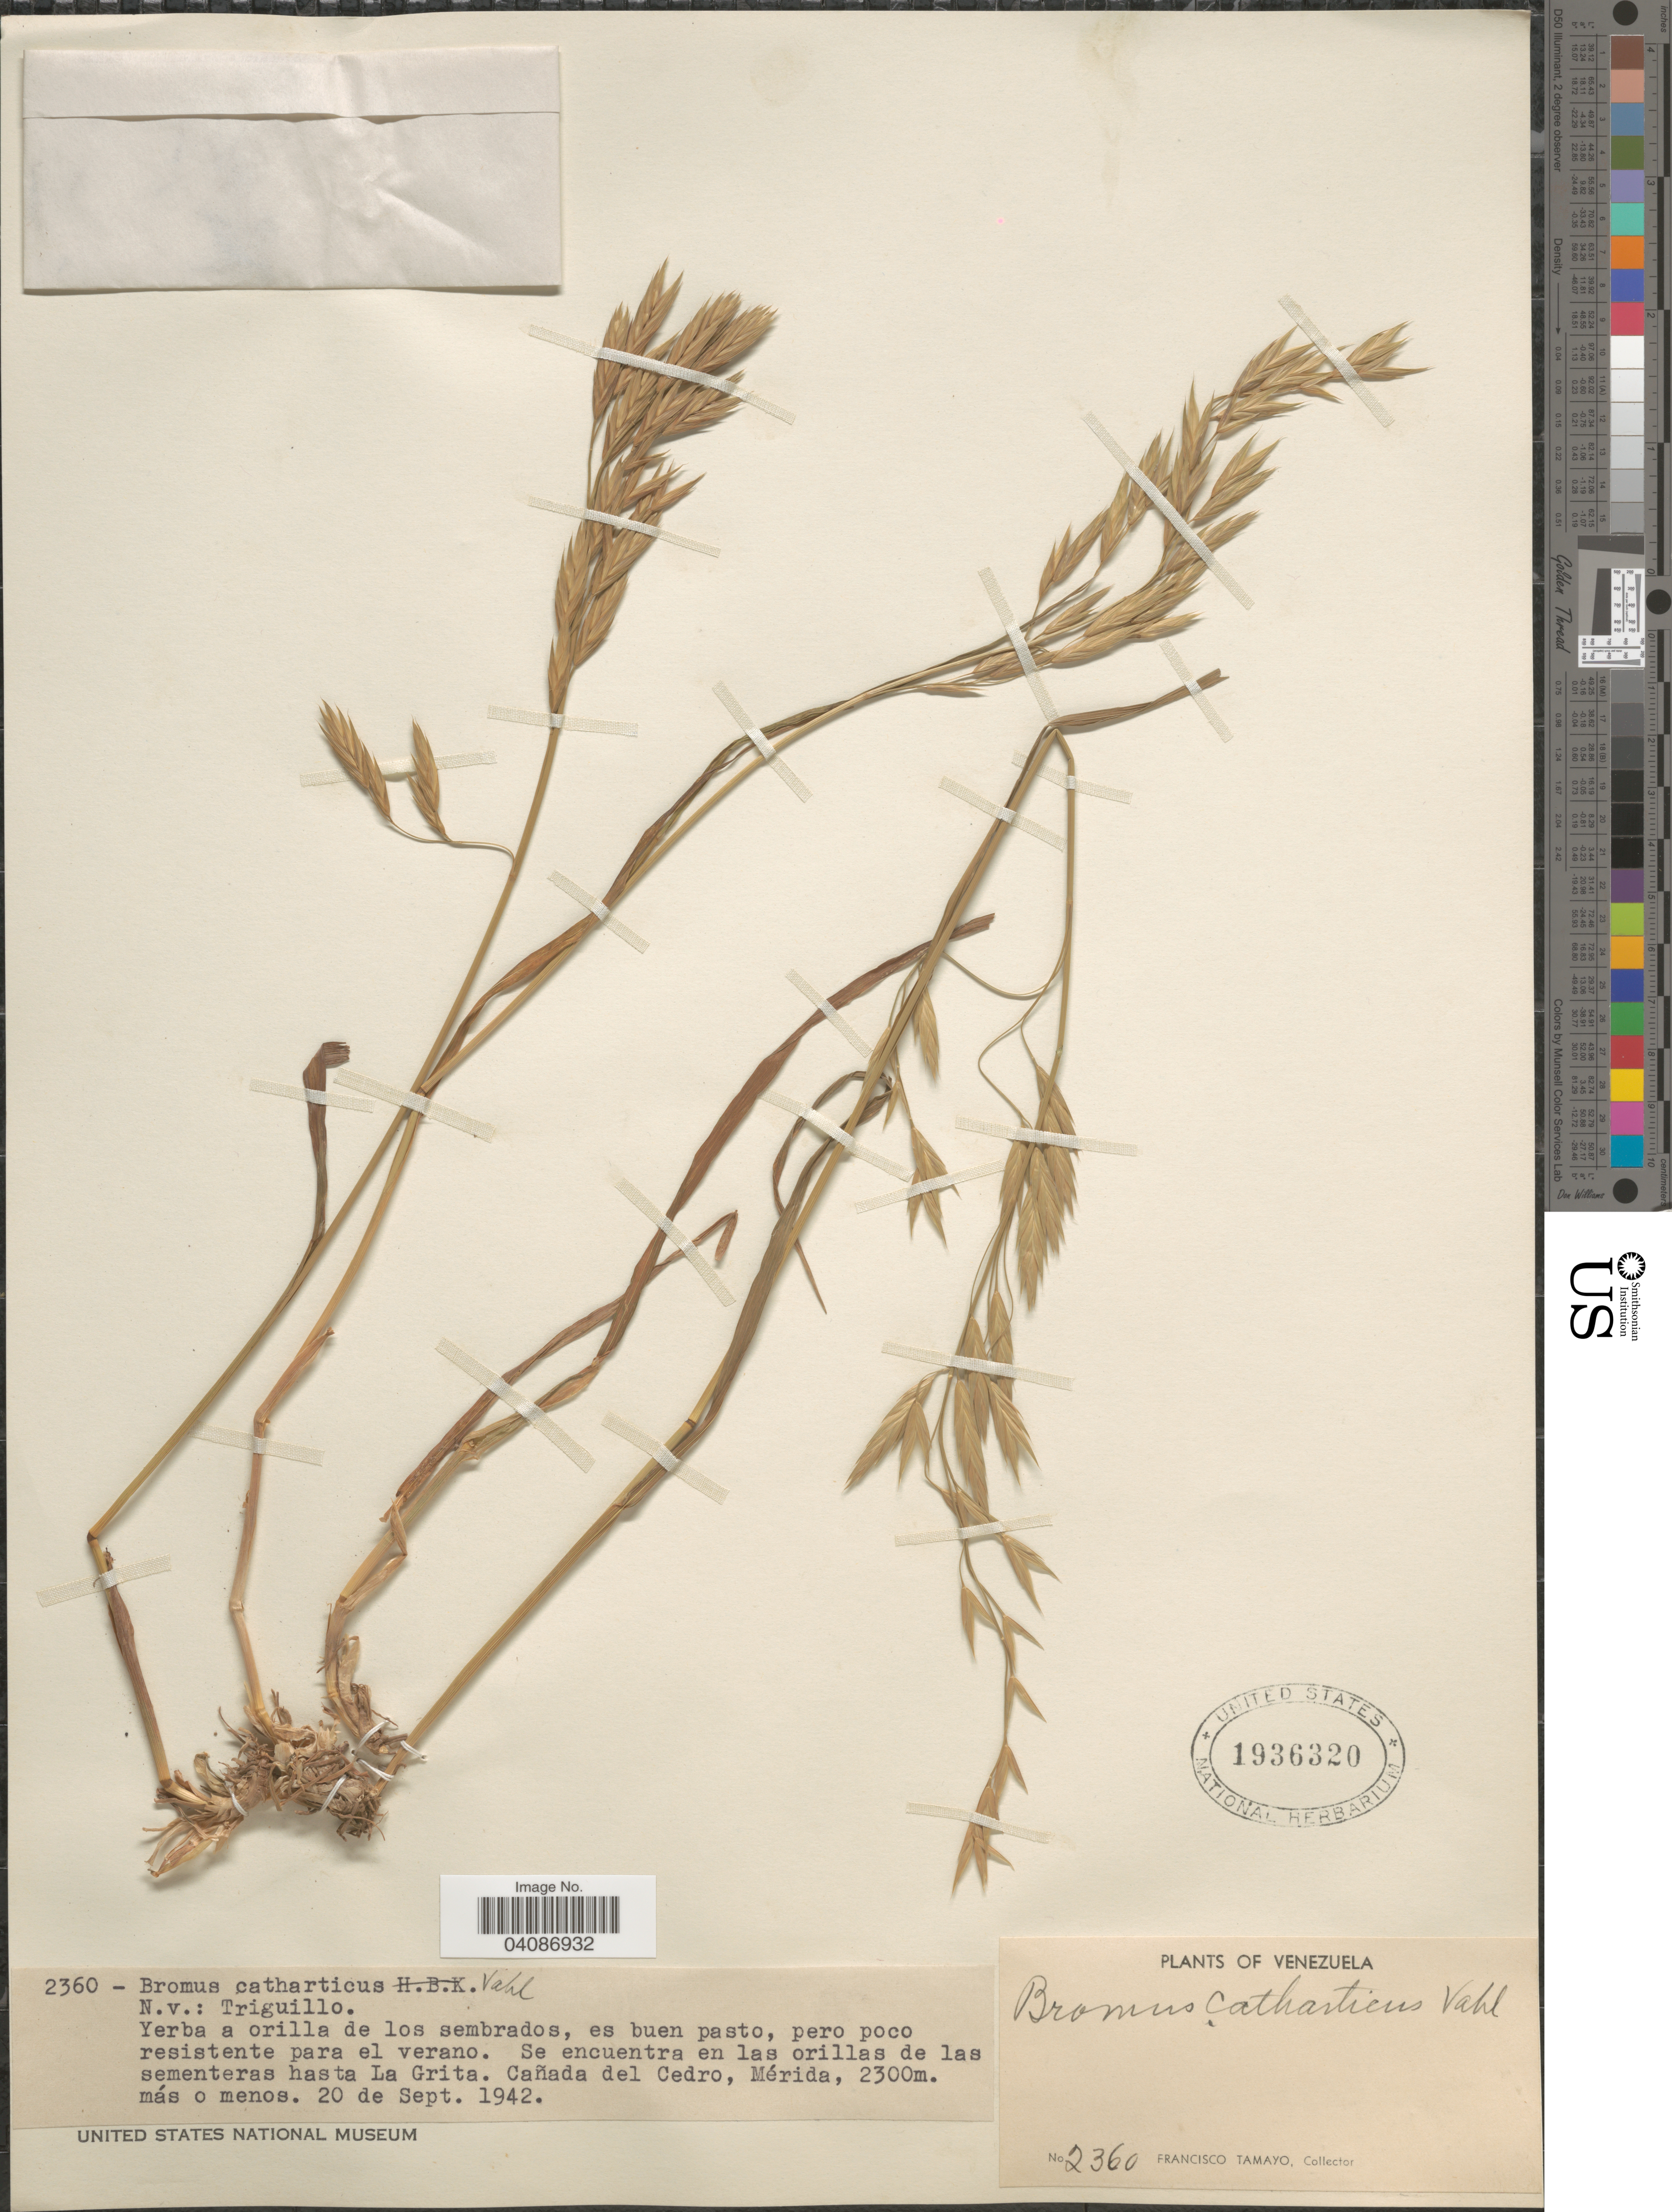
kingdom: Plantae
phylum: Tracheophyta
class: Liliopsida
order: Poales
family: Poaceae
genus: Bromus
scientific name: Bromus catharticus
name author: Vahl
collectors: F. Tamayo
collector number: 2360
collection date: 1942-09-20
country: Venezuela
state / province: Merida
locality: Se encuentra en las orilla de sementeras hasta La Grita. Cañada del Cedro.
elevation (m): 2300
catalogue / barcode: US 1936320